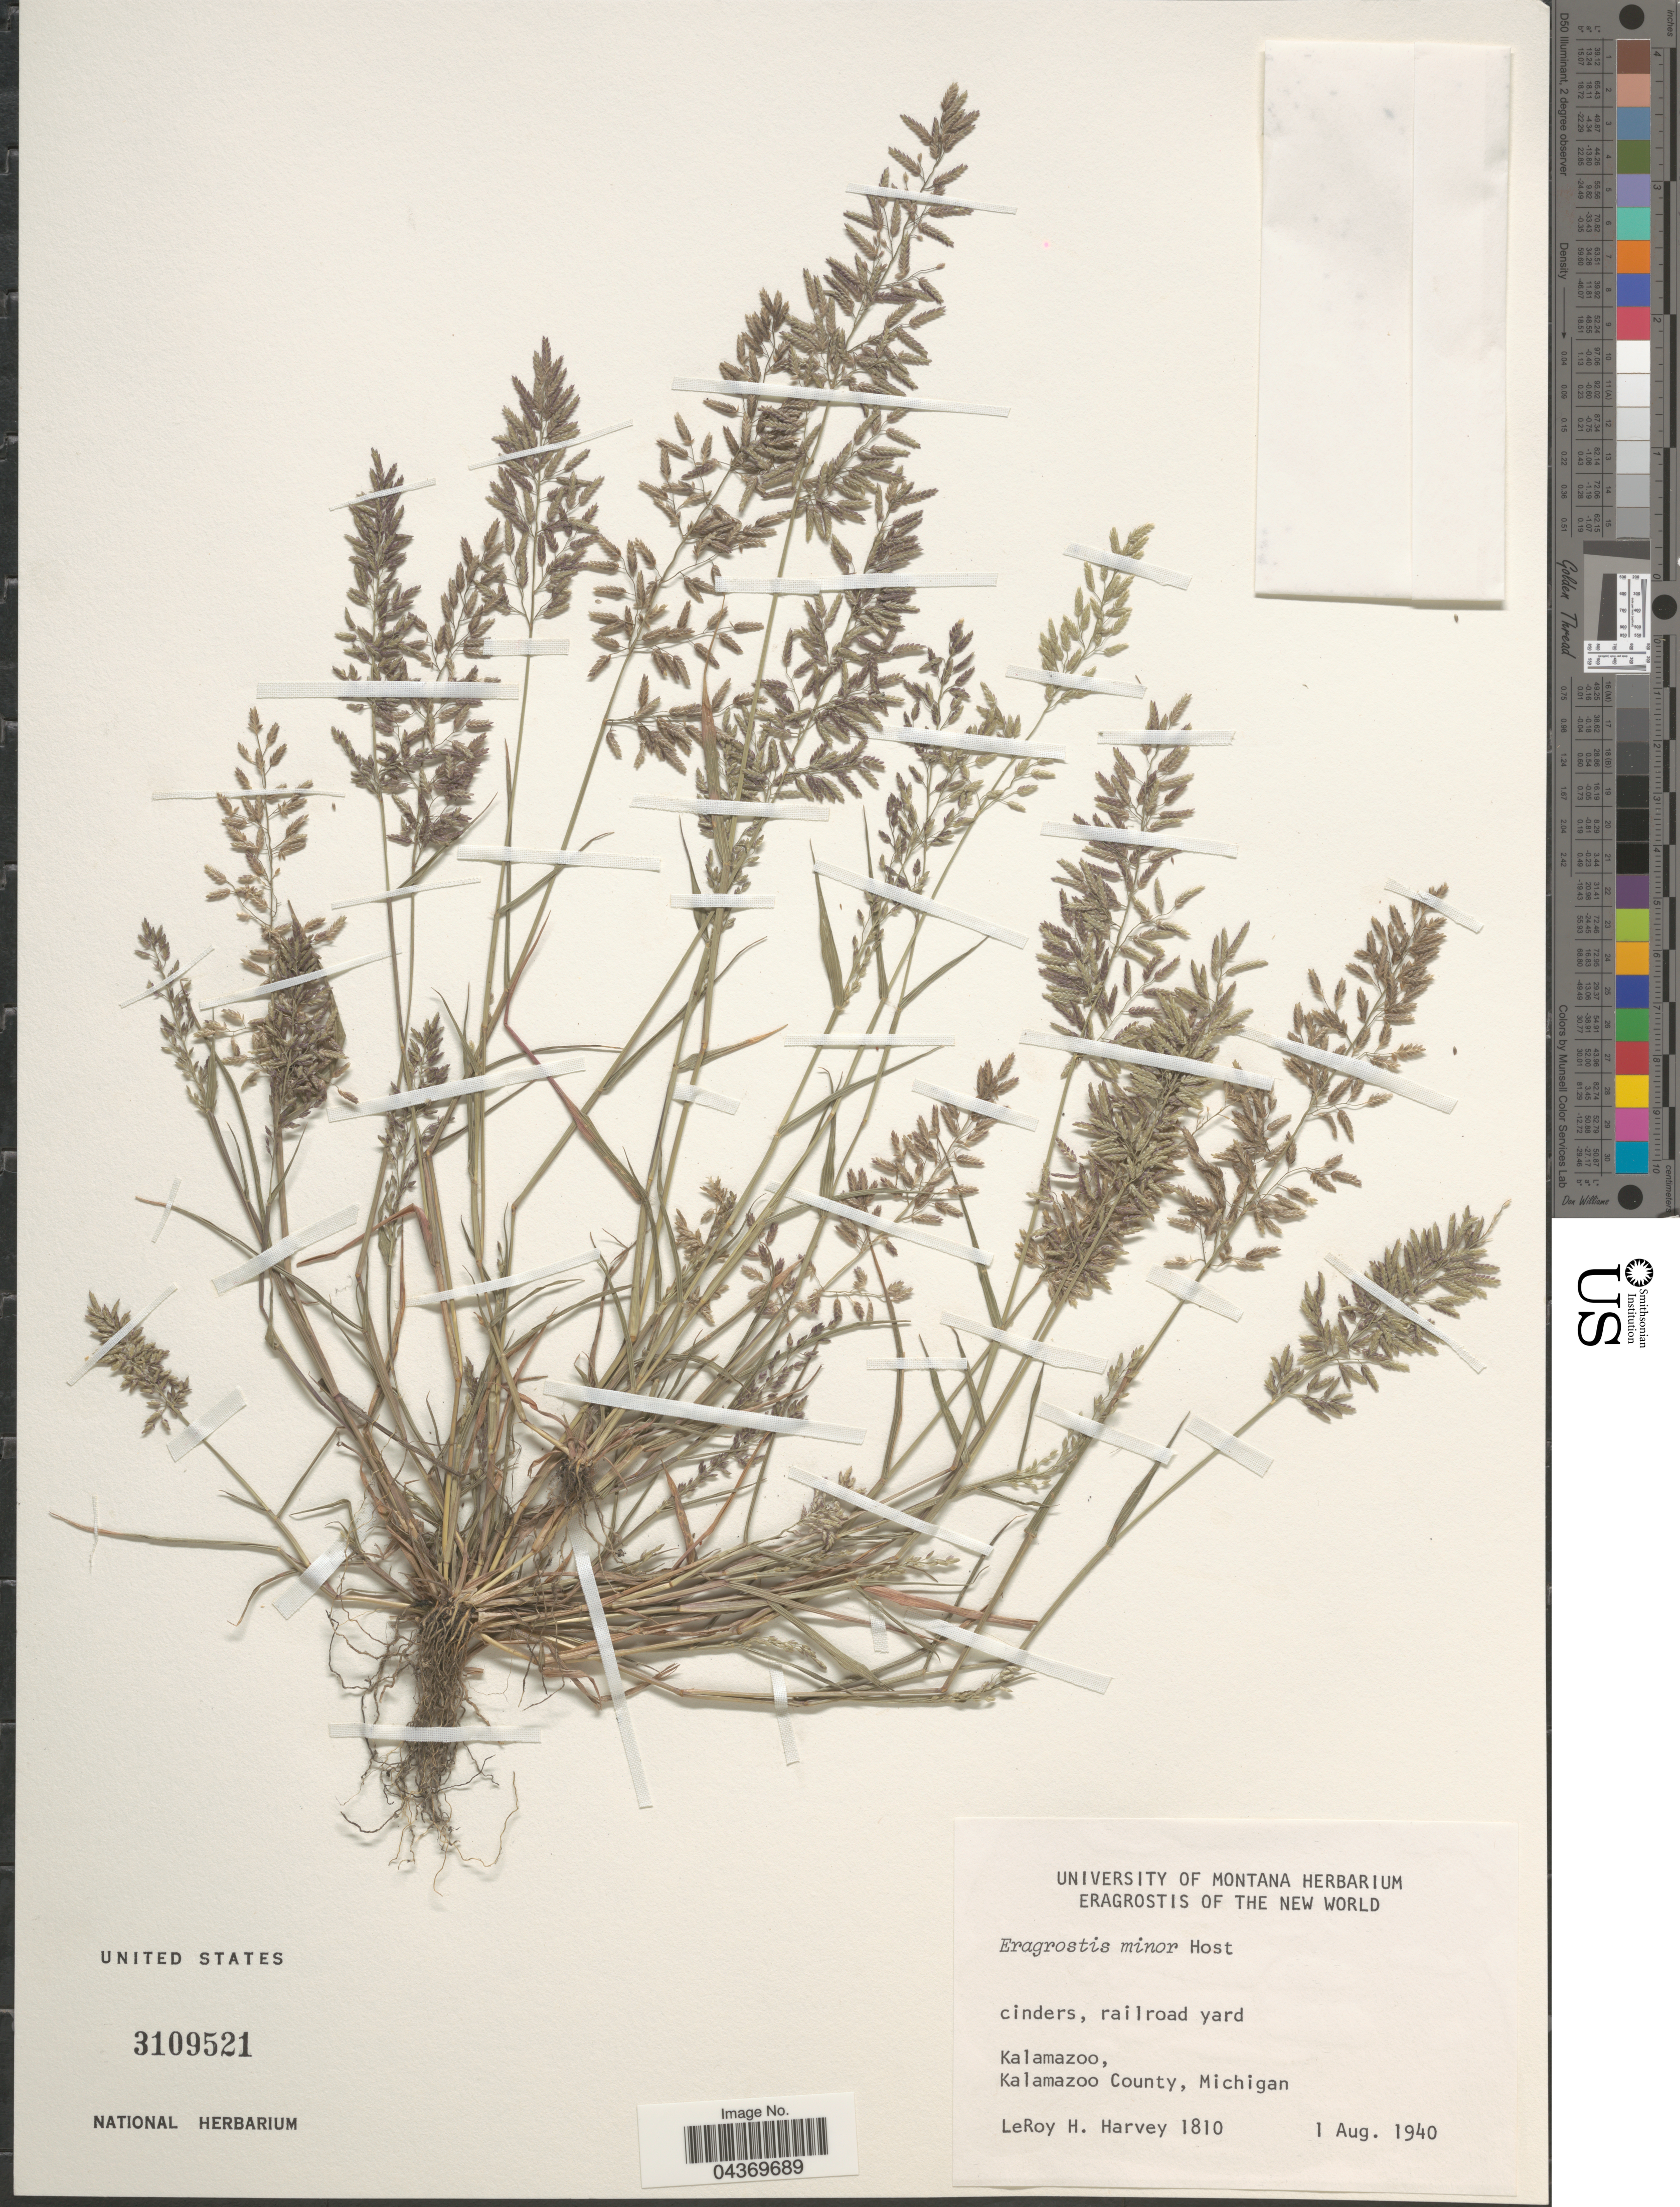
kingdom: Plantae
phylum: Tracheophyta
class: Liliopsida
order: Poales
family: Poaceae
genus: Eragrostis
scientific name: Eragrostis minor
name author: Host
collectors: L. H. Harvey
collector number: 1810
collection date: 1940-08-01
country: United States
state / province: Michigan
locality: Cinders, railroad yard. Kalamazoo, Kalamazoo County.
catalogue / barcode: US 3109521